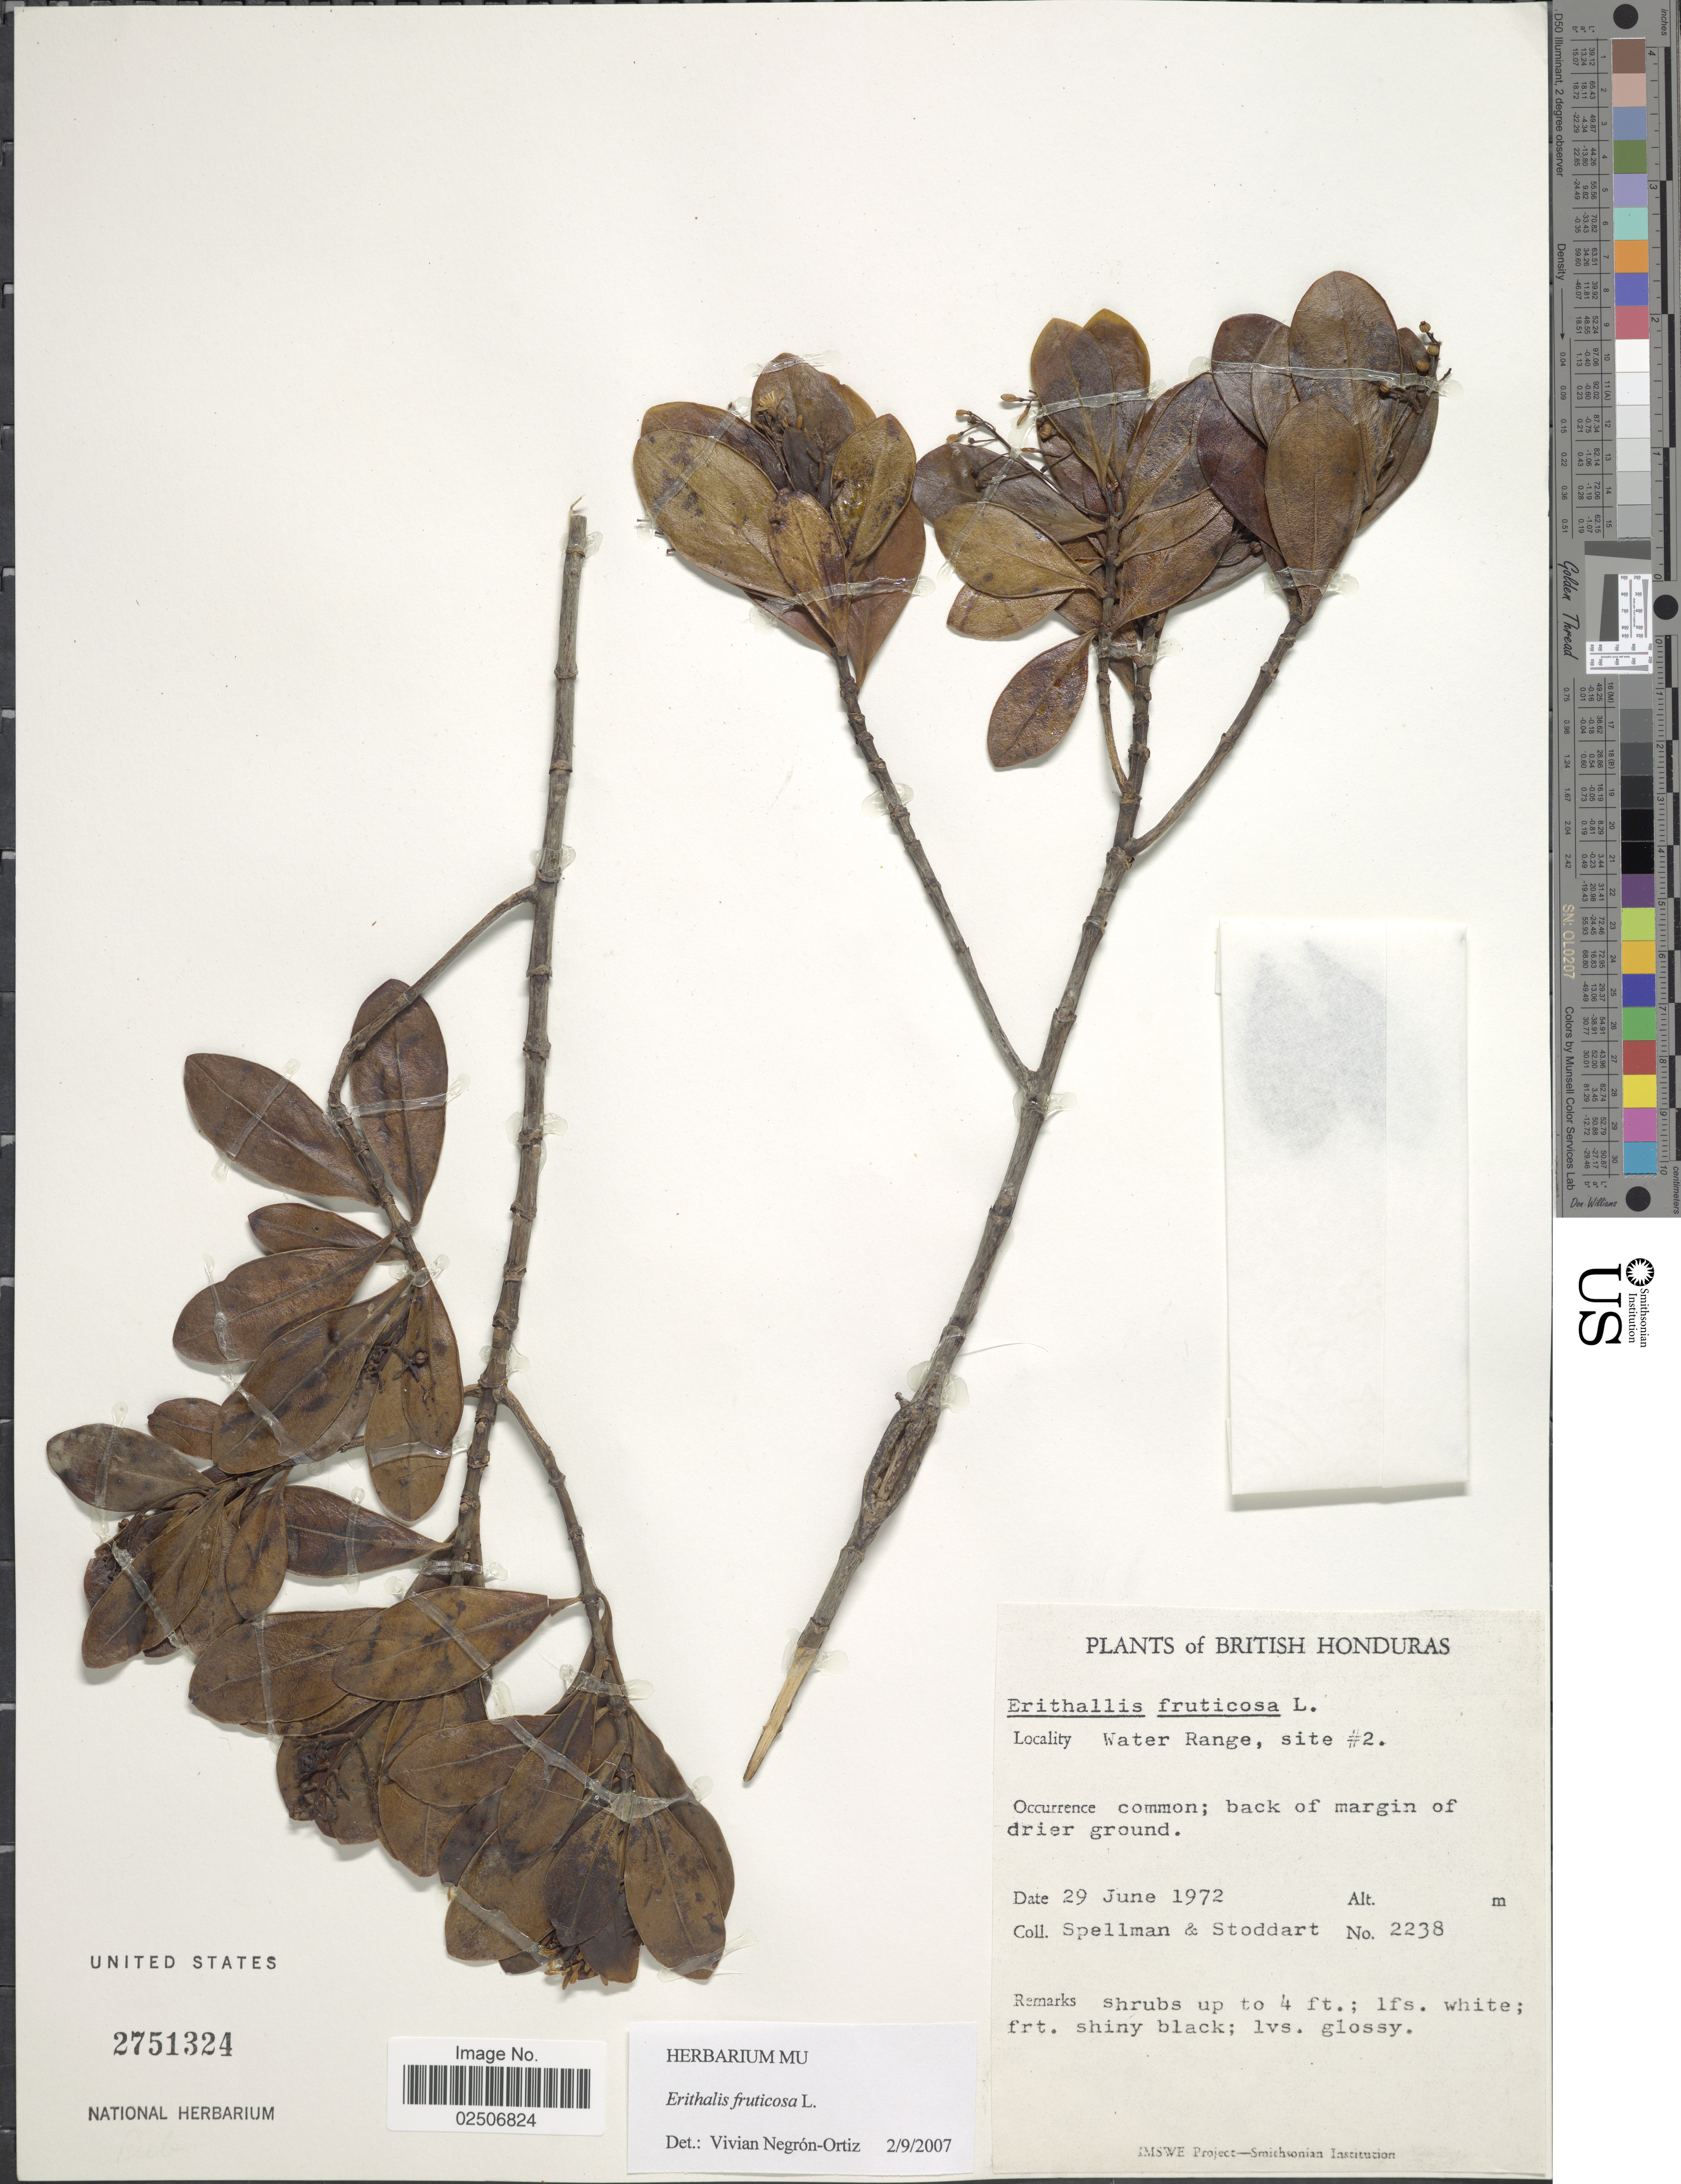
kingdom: Plantae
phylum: Tracheophyta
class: Magnoliopsida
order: Gentianales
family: Rubiaceae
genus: Erithalis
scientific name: Erithalis fruticosa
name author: L.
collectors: Spellman, -- & -. Stoddart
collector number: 2238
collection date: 1972-06-29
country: Belize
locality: British Honduras, Water Range, site #2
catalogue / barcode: US 2751324